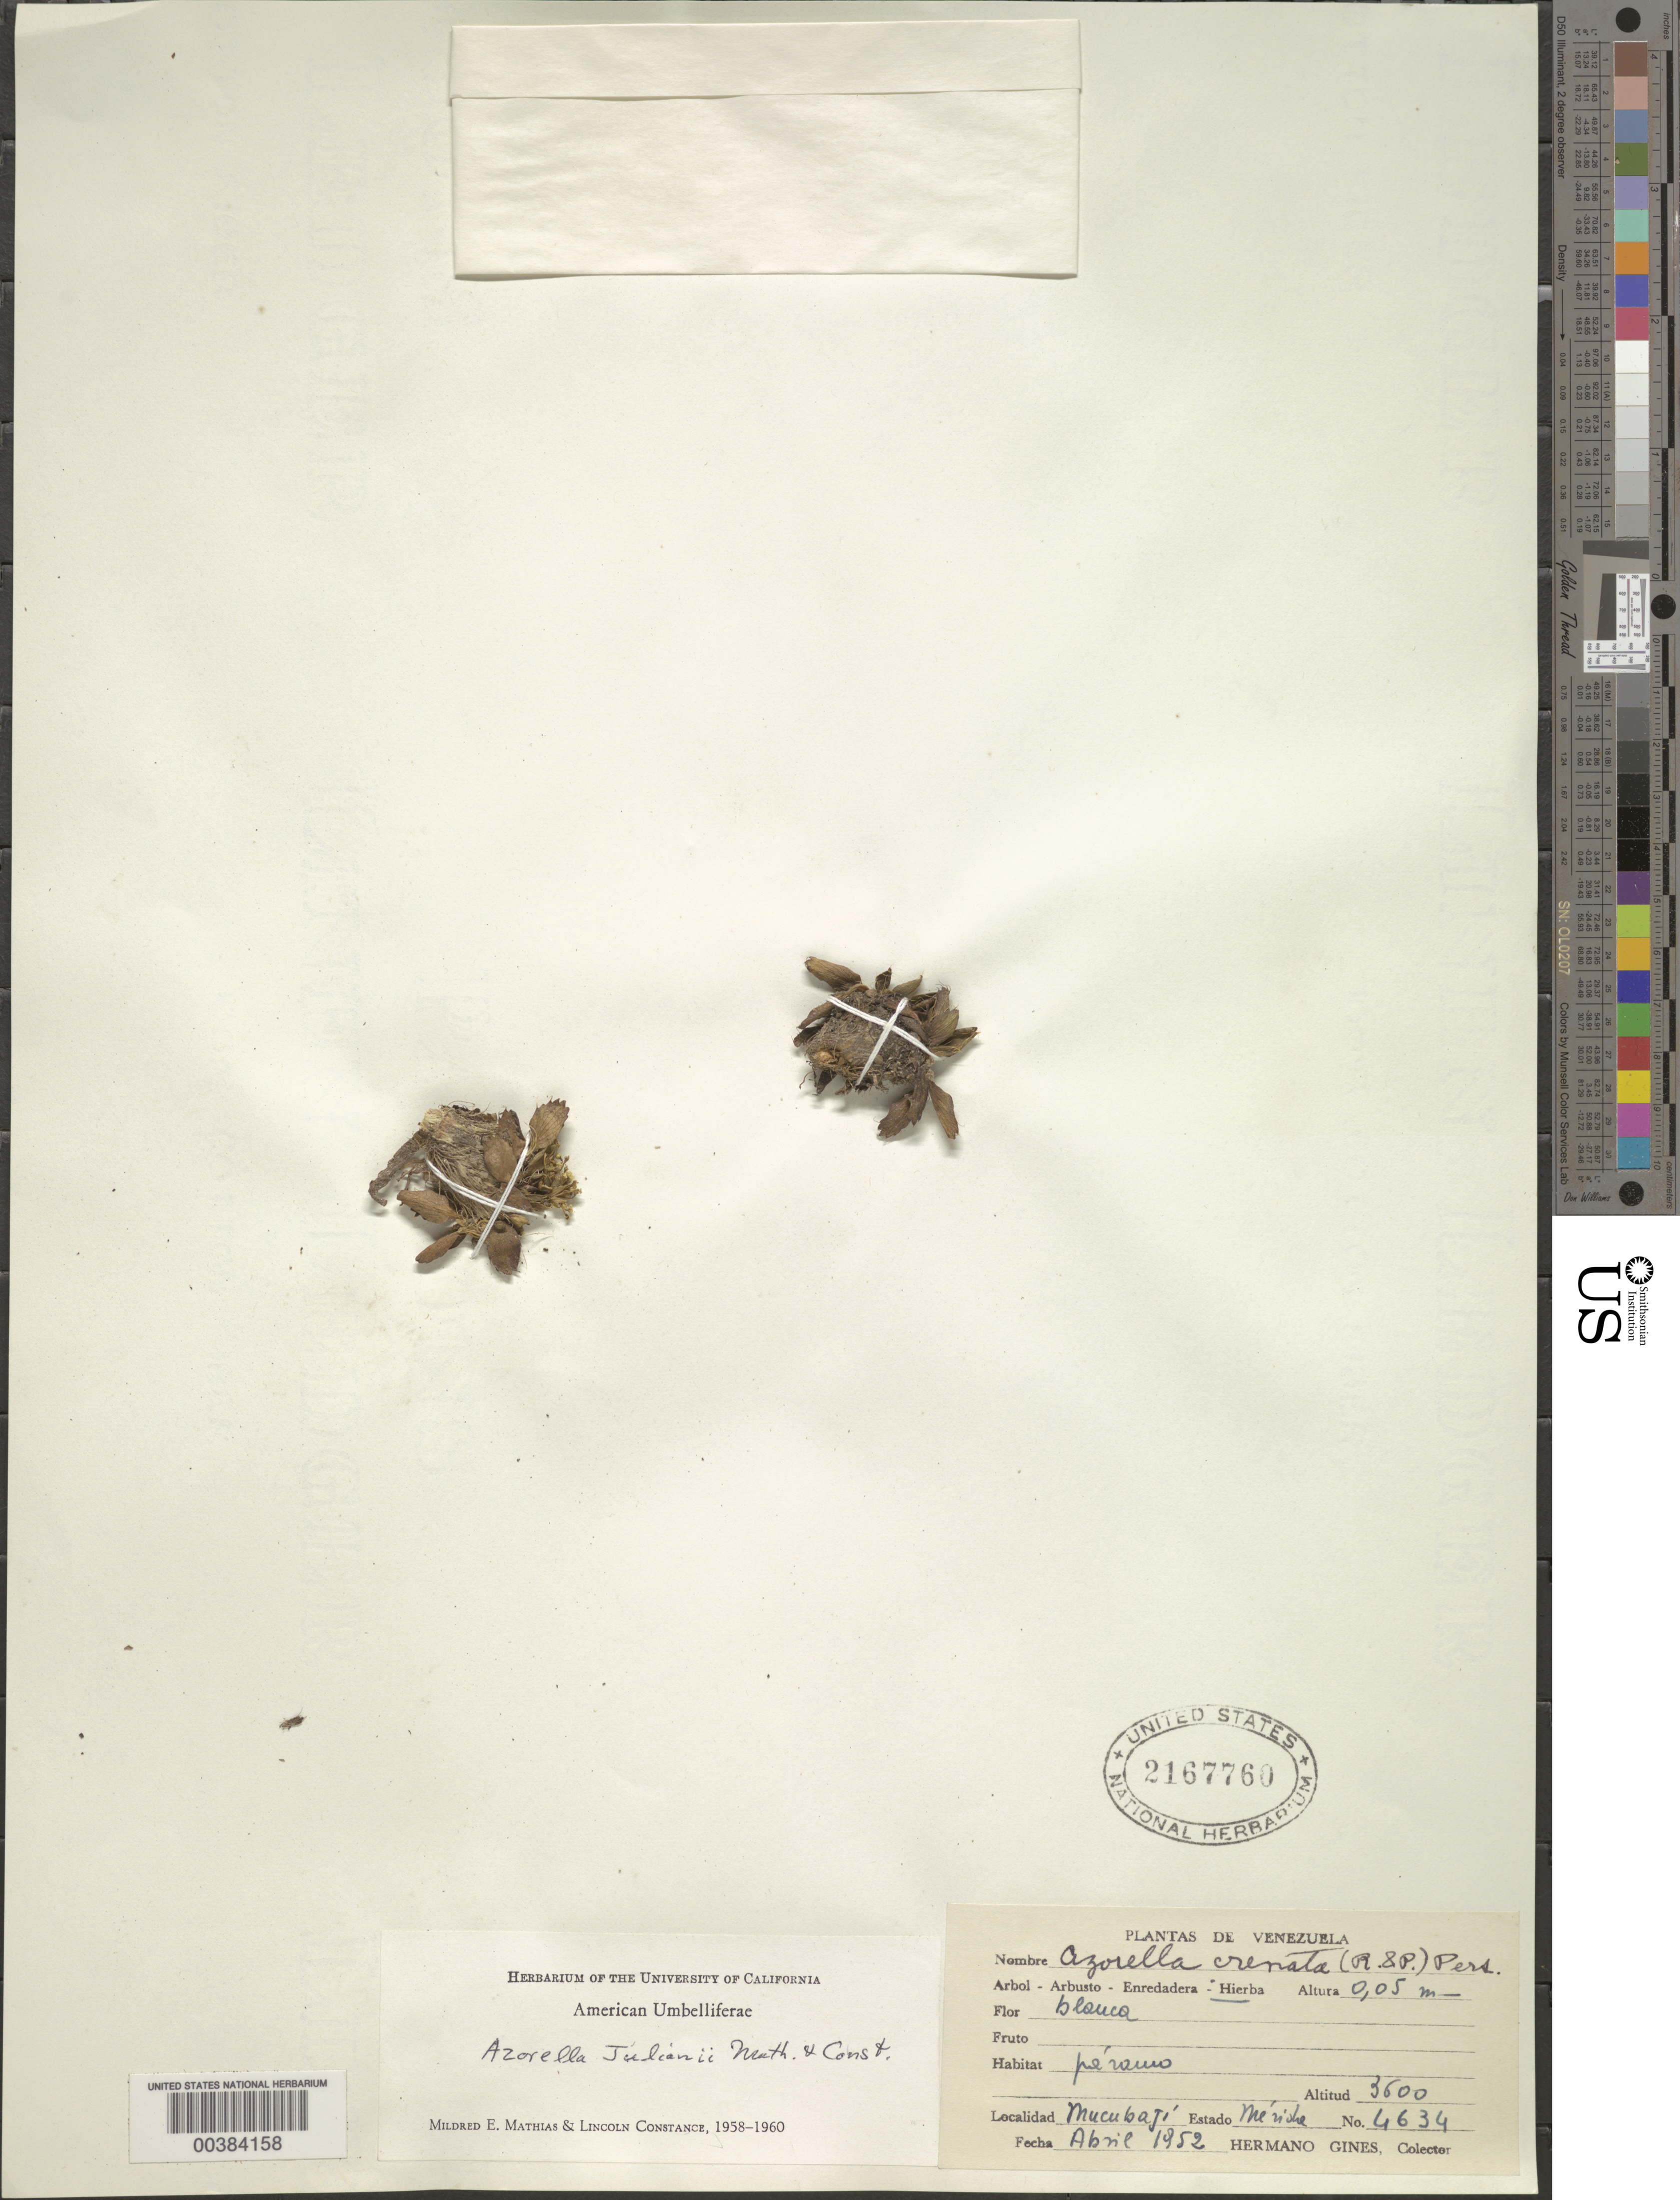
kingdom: Plantae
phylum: Tracheophyta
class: Magnoliopsida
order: Apiales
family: Apiaceae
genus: Azorella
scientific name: Azorella julianii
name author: Mathias & Constance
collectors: Bro. Gines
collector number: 4634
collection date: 1952-04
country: Venezuela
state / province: Mérida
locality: Mucubají.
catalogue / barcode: US 2167760